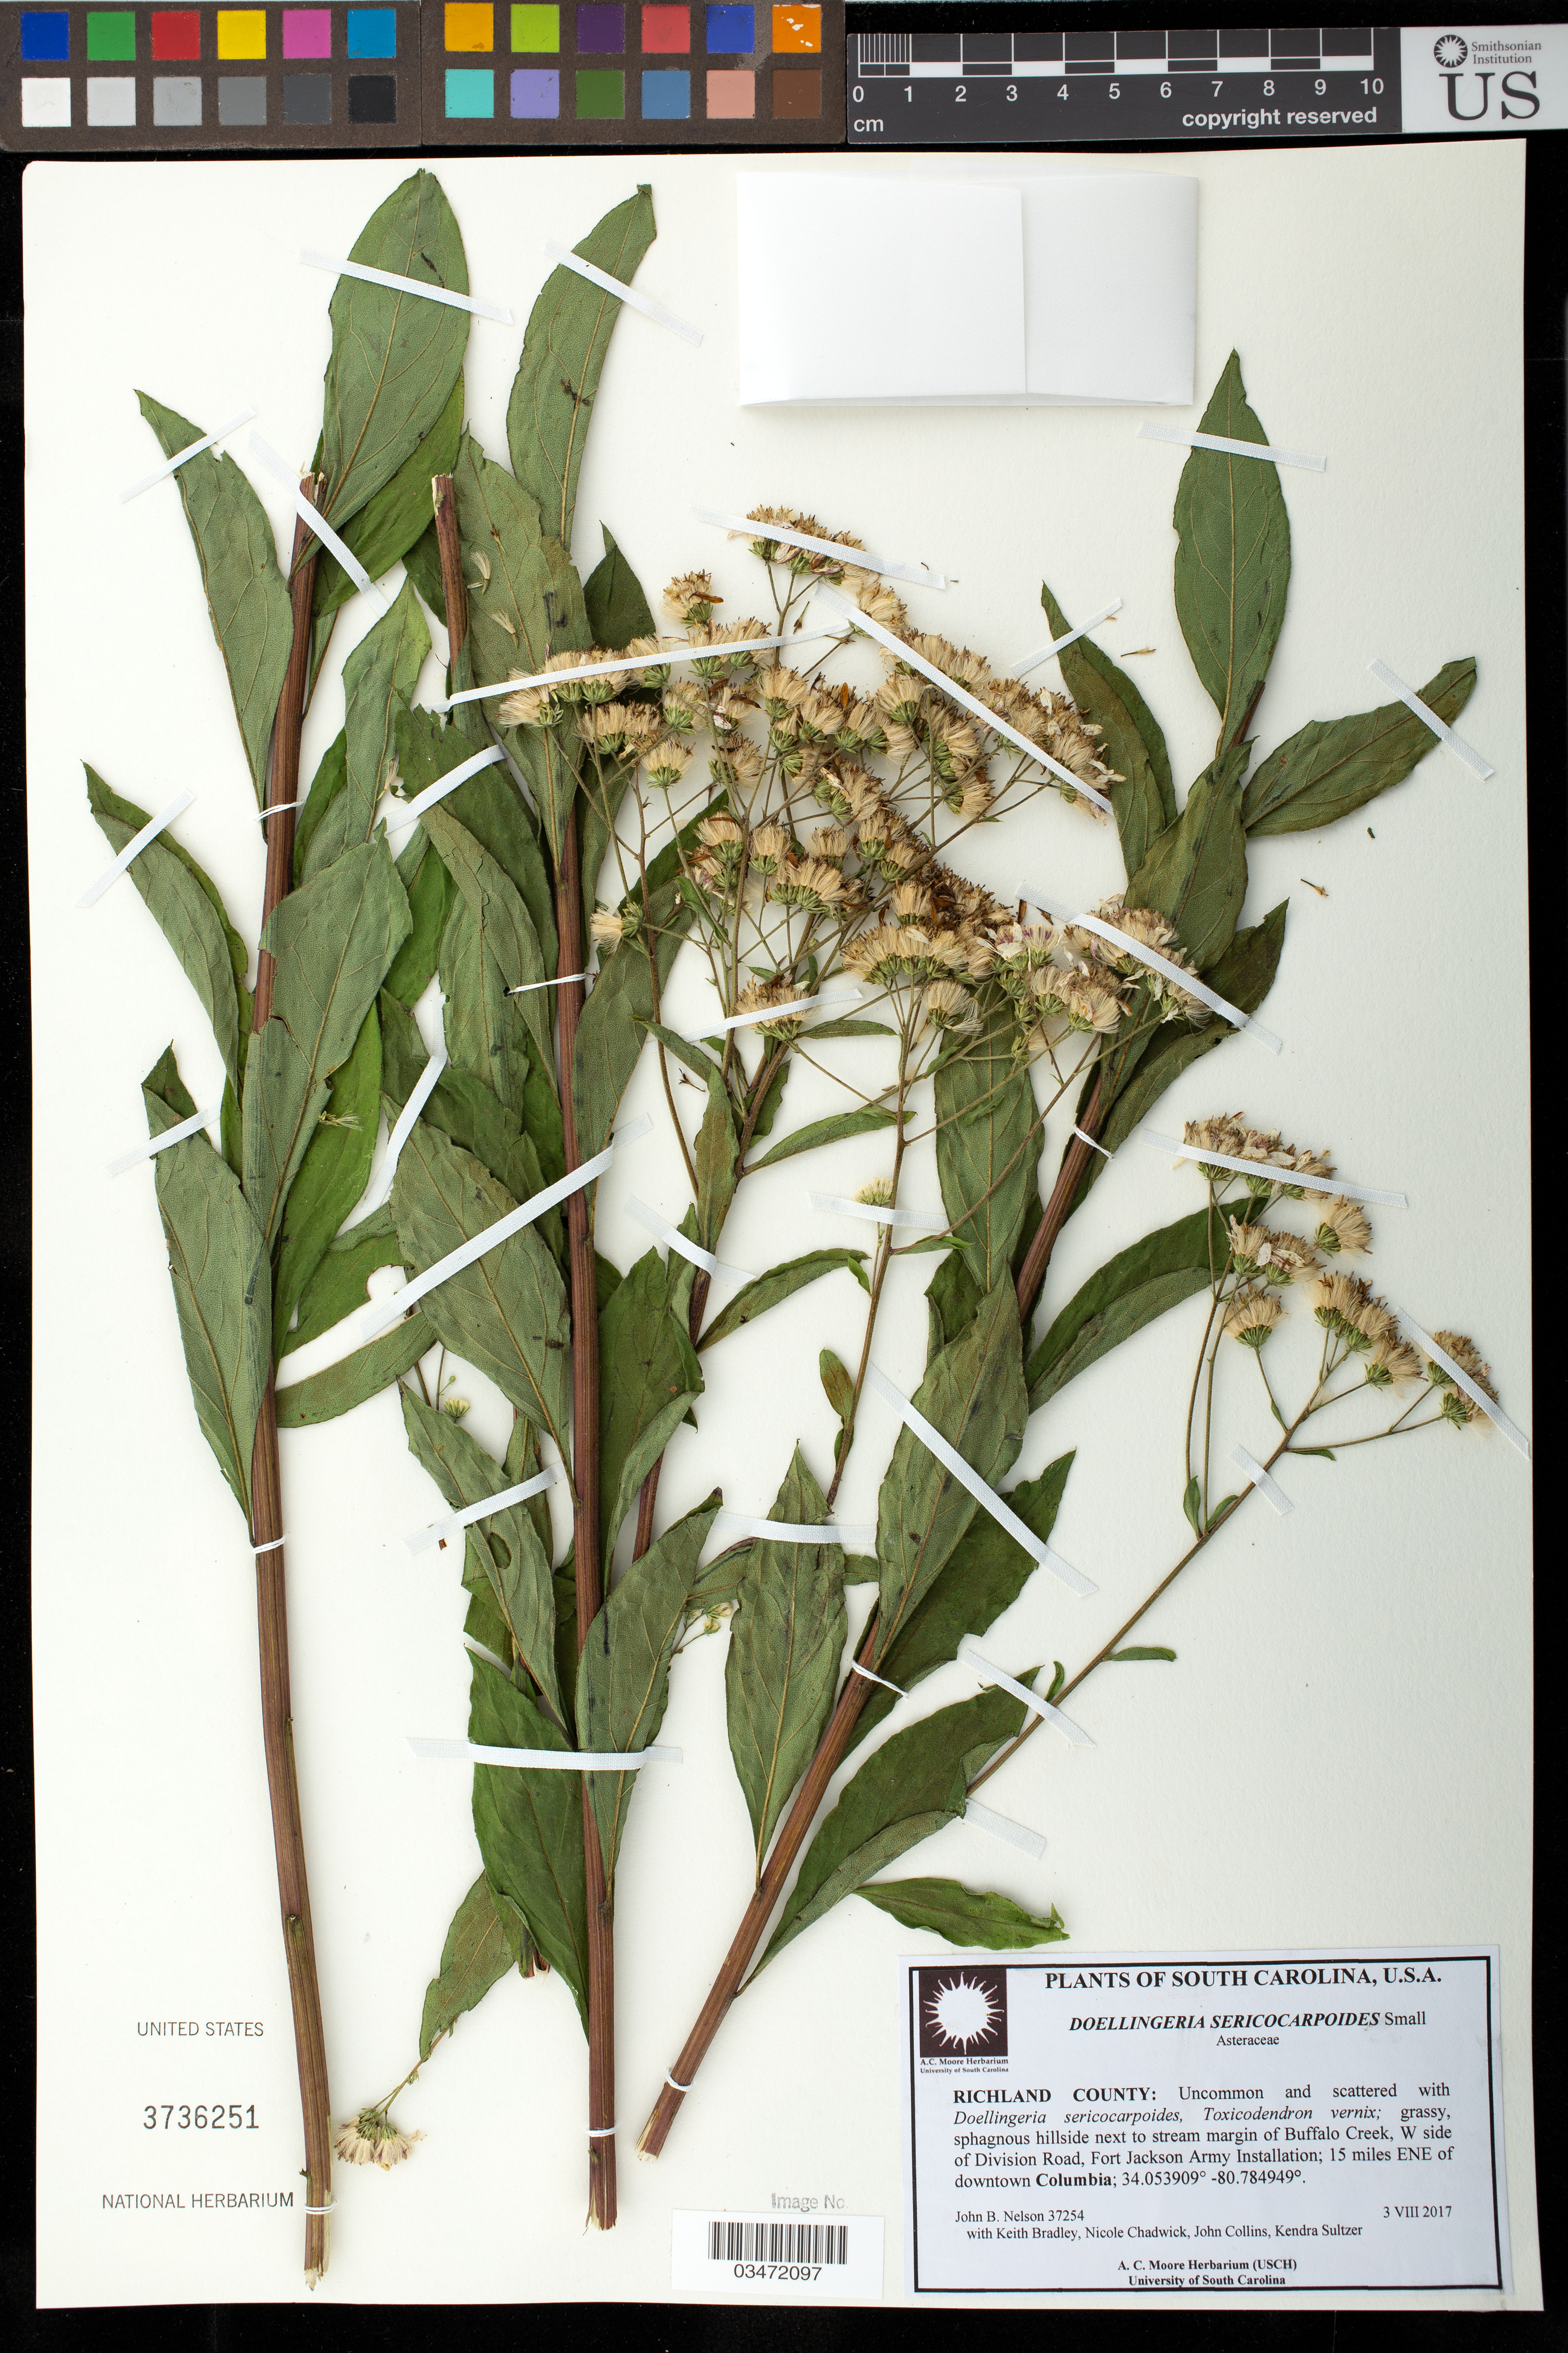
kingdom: Plantae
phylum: Tracheophyta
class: Magnoliopsida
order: Asterales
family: Asteraceae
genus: Doellingeria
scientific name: Doellingeria sericocarpoides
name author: Small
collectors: J. Nelson, K. Bradley, N. Chadwick, J. Collins & K. Sultzer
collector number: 37254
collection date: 2017-08-03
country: United States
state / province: South Carolina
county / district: Richland County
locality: Buffalo Creek, W side of Division Road, Fort Jackson Army Installation; 15 miles ENE of downtown Columbia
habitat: Uncommon and scattered with Doellingeria sericocarpoides, Toxicodendron vernix; grassy, sphagnous hillside next to stream margin of creek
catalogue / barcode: US 3736251